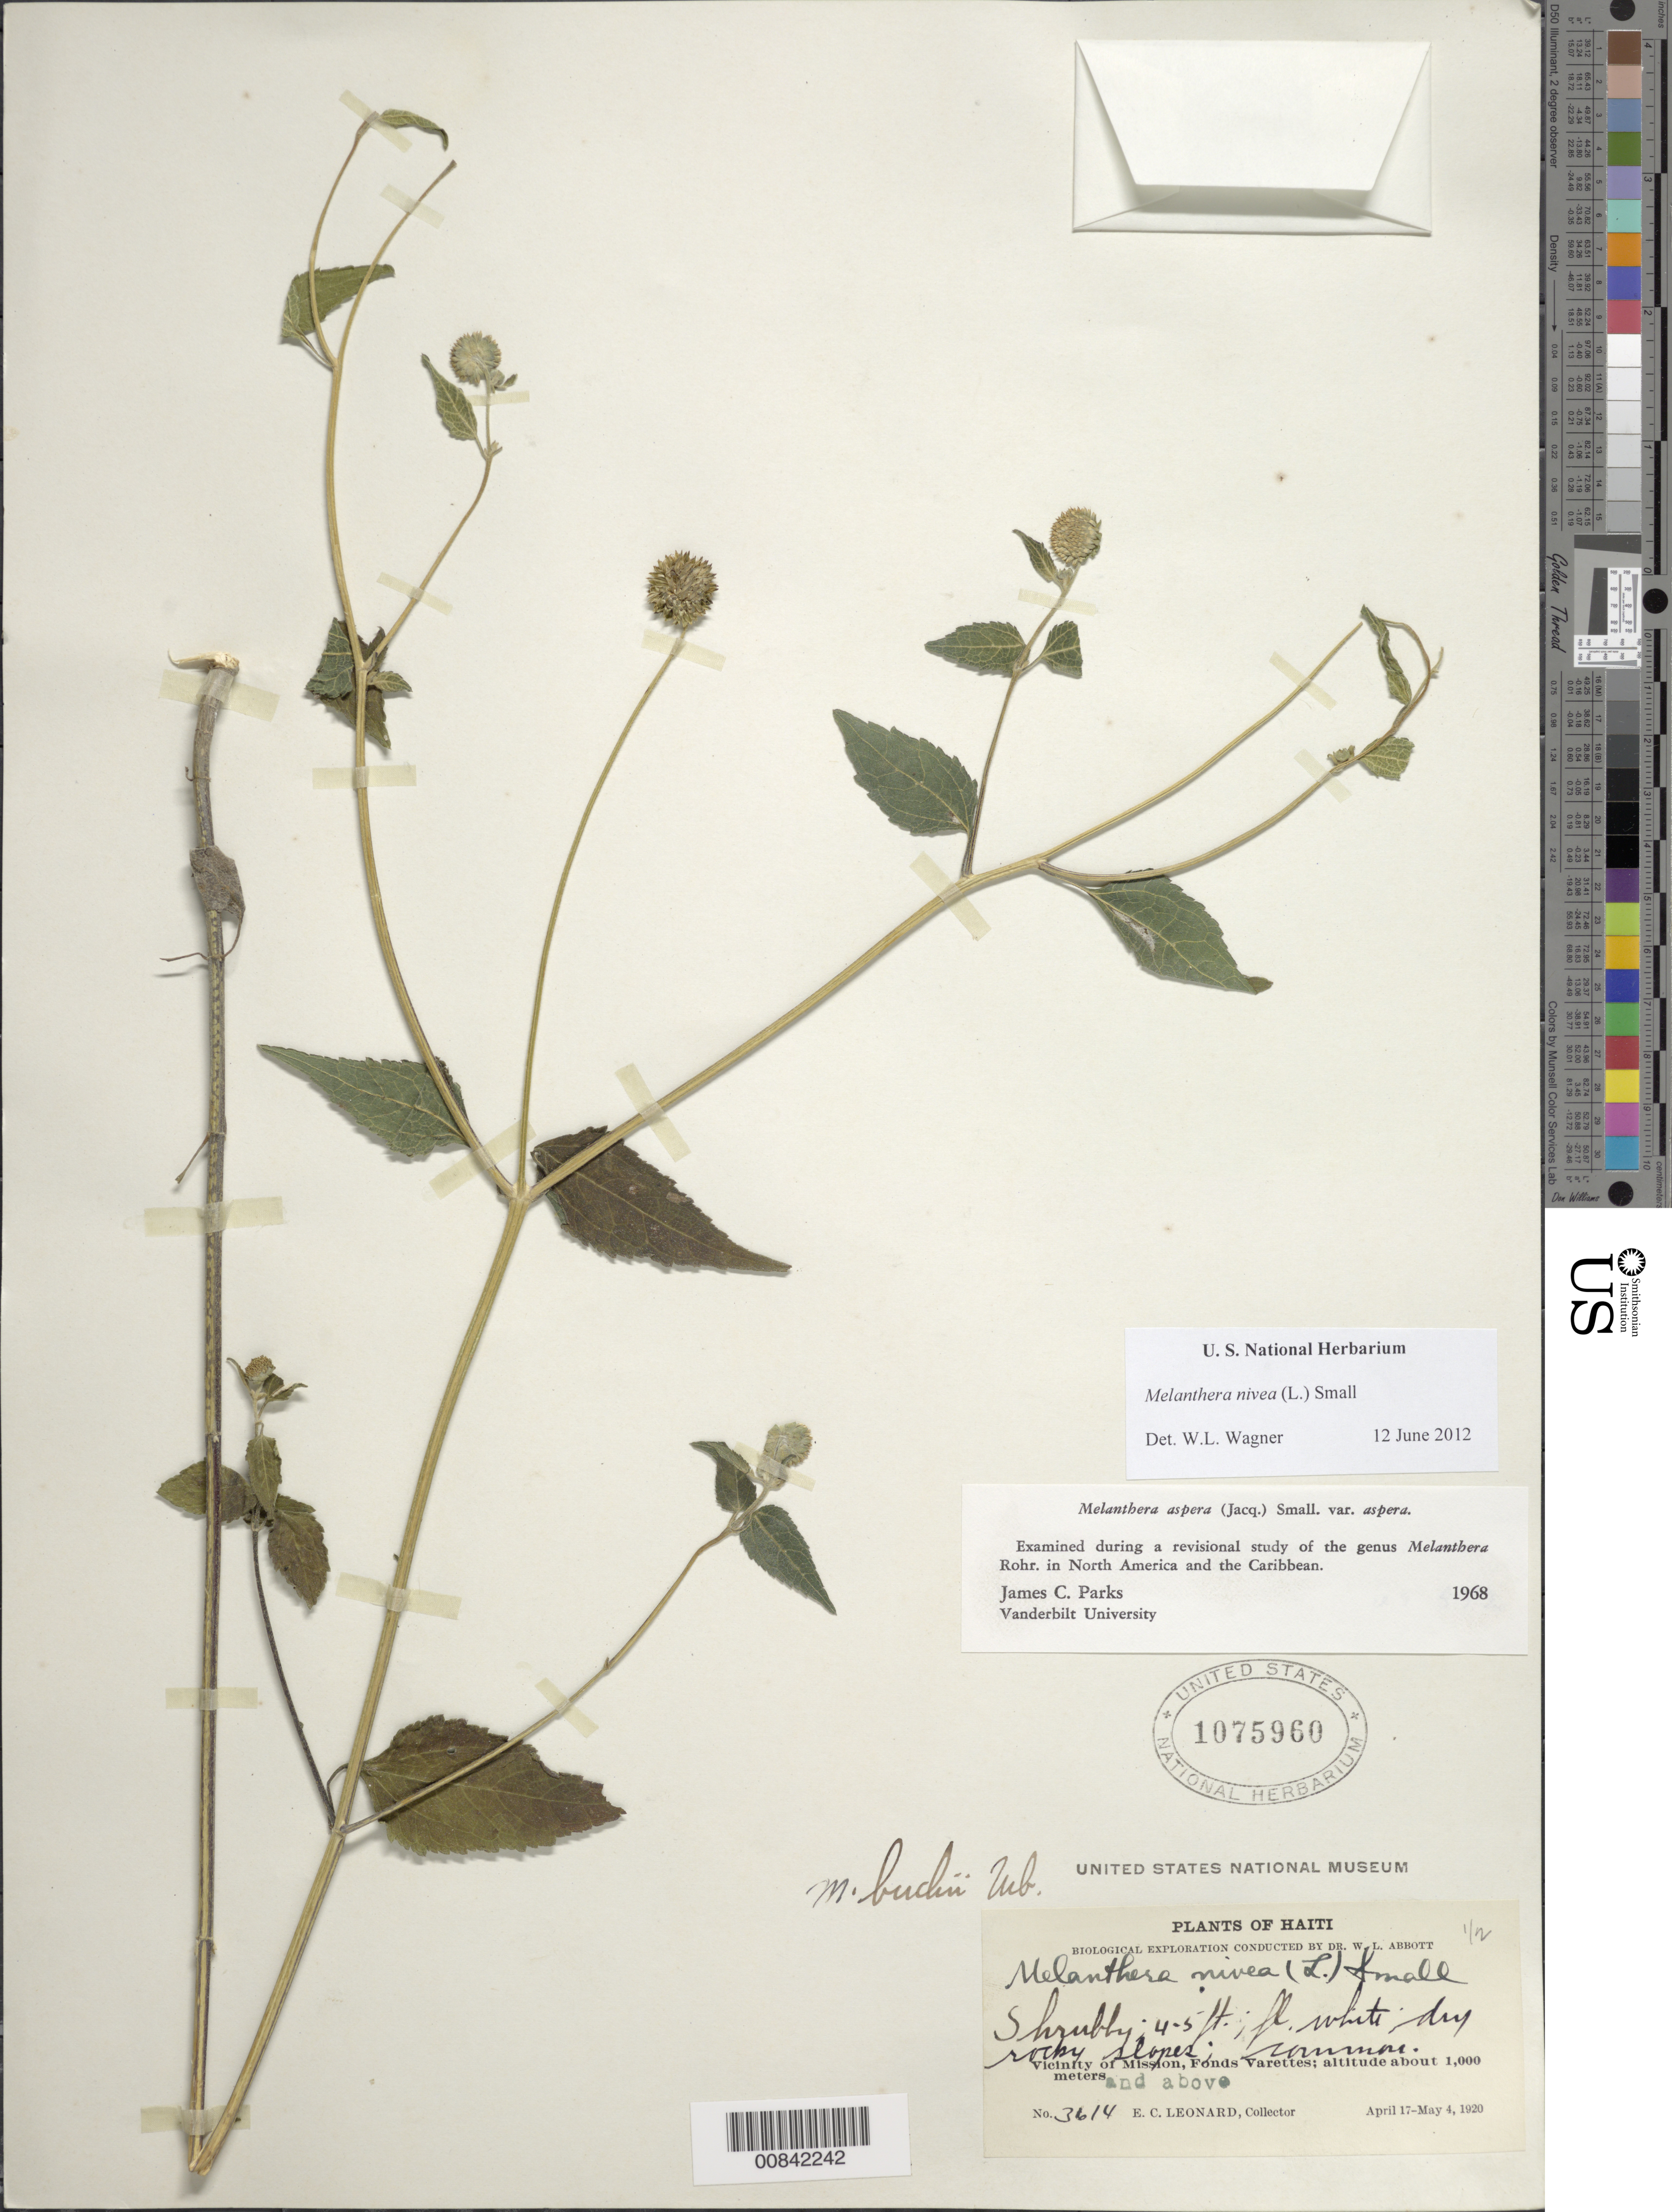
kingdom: Plantae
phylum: Tracheophyta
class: Magnoliopsida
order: Asterales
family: Asteraceae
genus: Melanthera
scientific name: Melanthera nivea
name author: (L.) Small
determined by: Parks, J. C.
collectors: E. C. Leonard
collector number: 3614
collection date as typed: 17 Apr 1920 to 04 May 1920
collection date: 1920-04-17/1920-05-04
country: Haiti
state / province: Ouest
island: Hispaniola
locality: Vicinity of Mission, Fond Verrettes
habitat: Dry rocky slopes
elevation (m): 1000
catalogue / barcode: US 1075960